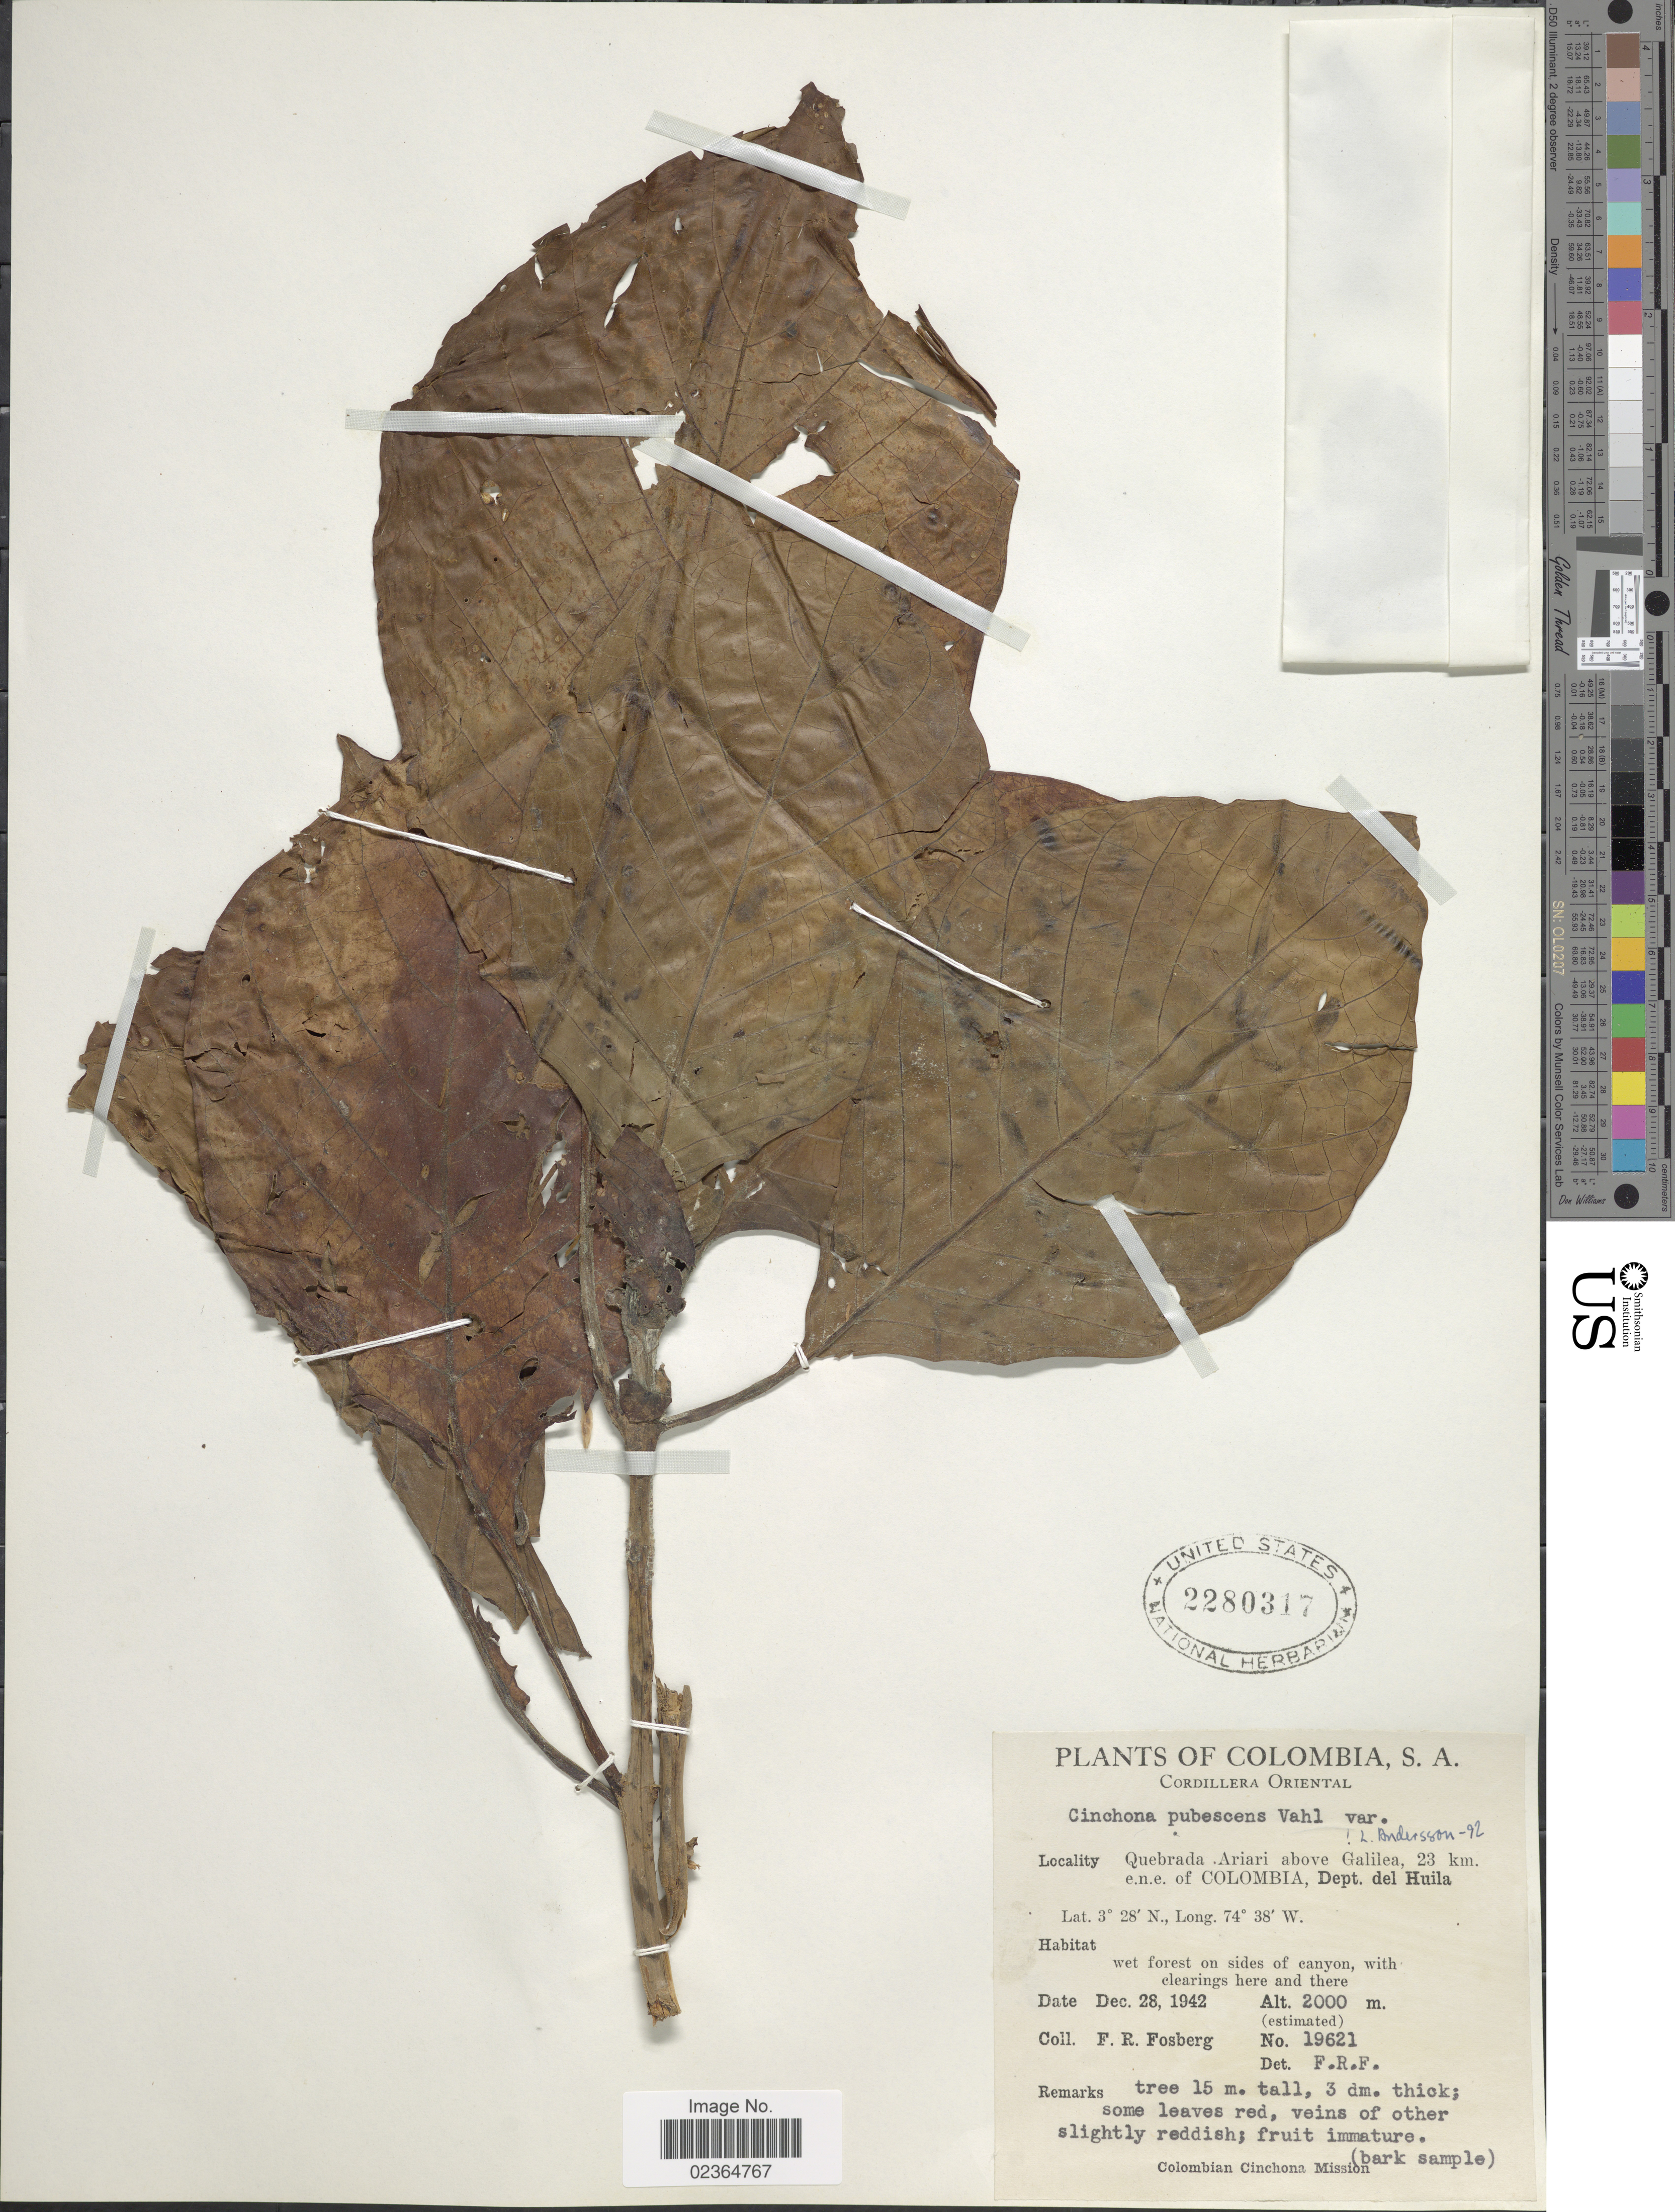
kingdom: Plantae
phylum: Tracheophyta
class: Magnoliopsida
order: Gentianales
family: Rubiaceae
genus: Cinchona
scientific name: Cinchona pubescens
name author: Vahl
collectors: F. R. Fosberg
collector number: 19621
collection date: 1942-12-28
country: Colombia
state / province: Huila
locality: Cordillera Oriental. Quebrada .Ariari above Galilea, 23 km. e.n.e. of Colombia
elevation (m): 2000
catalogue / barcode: US 2280317